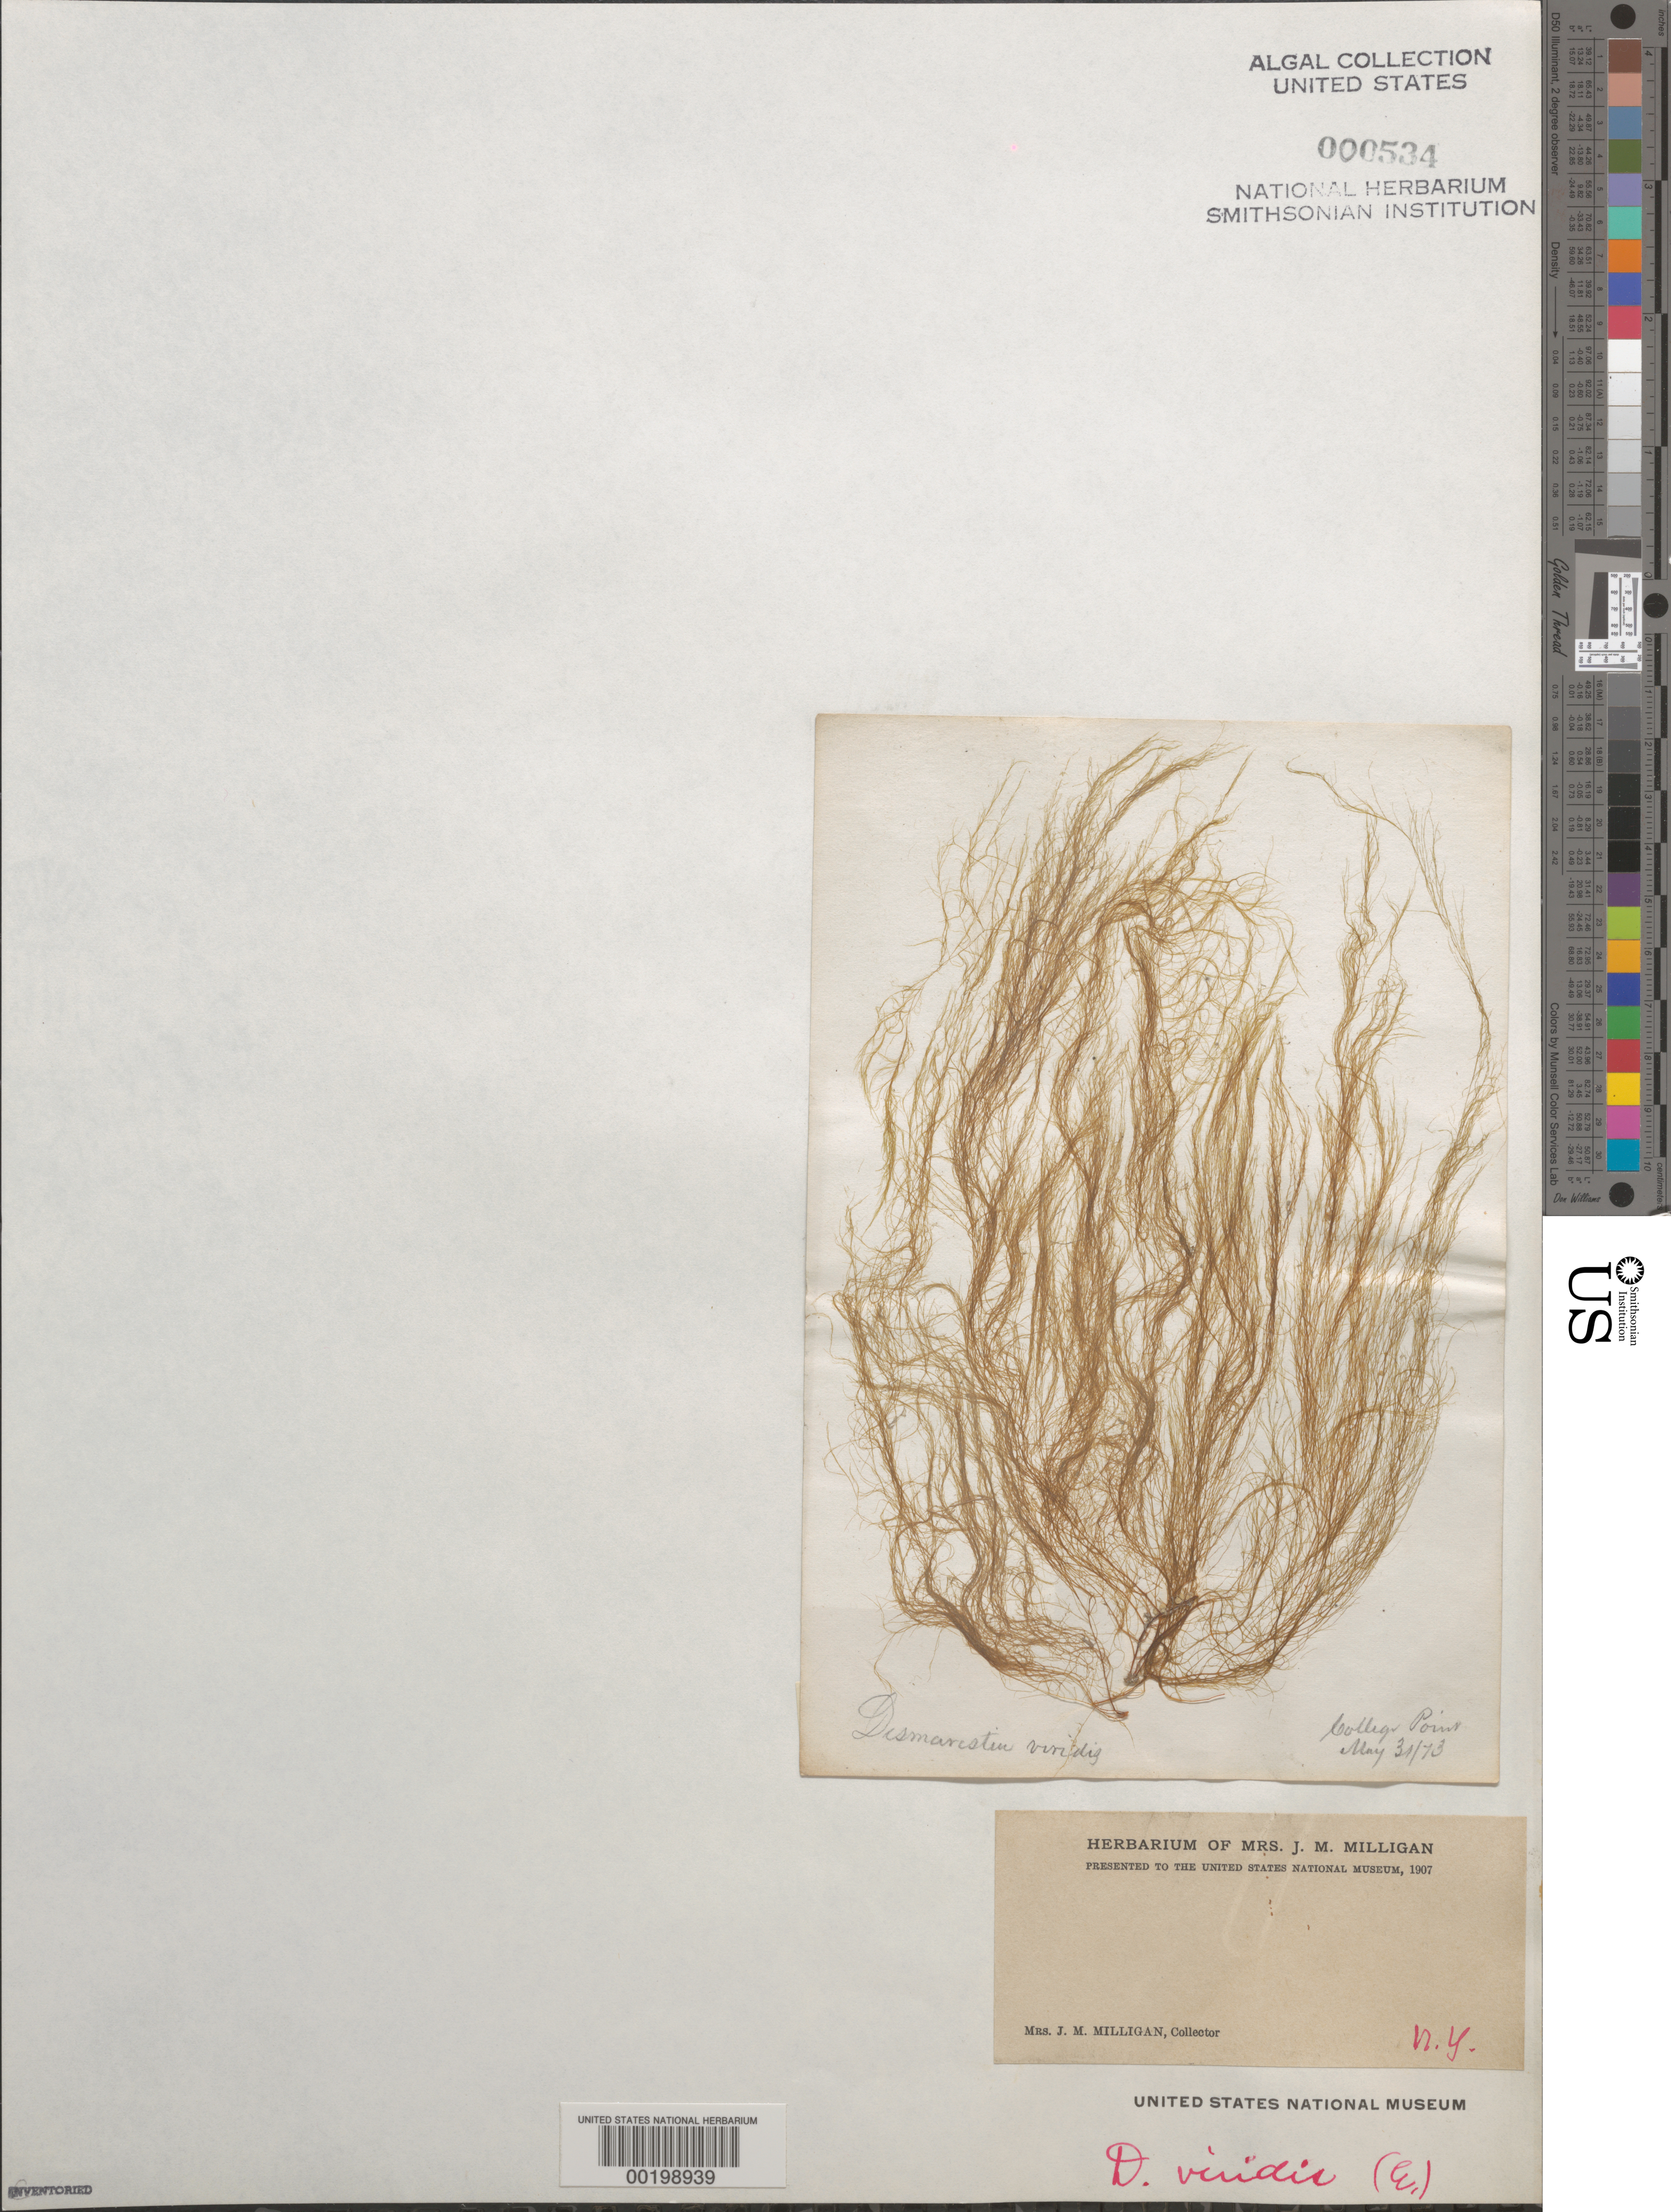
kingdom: Chromista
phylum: Ochrophyta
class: Phaeophyceae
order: Desmarestiales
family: Desmarestiaceae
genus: Desmarestia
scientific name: Desmarestia viridis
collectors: Milligan, --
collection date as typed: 31 May 1873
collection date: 1873-05-31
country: United States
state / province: New York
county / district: Queens County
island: Long Island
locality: College Point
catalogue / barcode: US 534